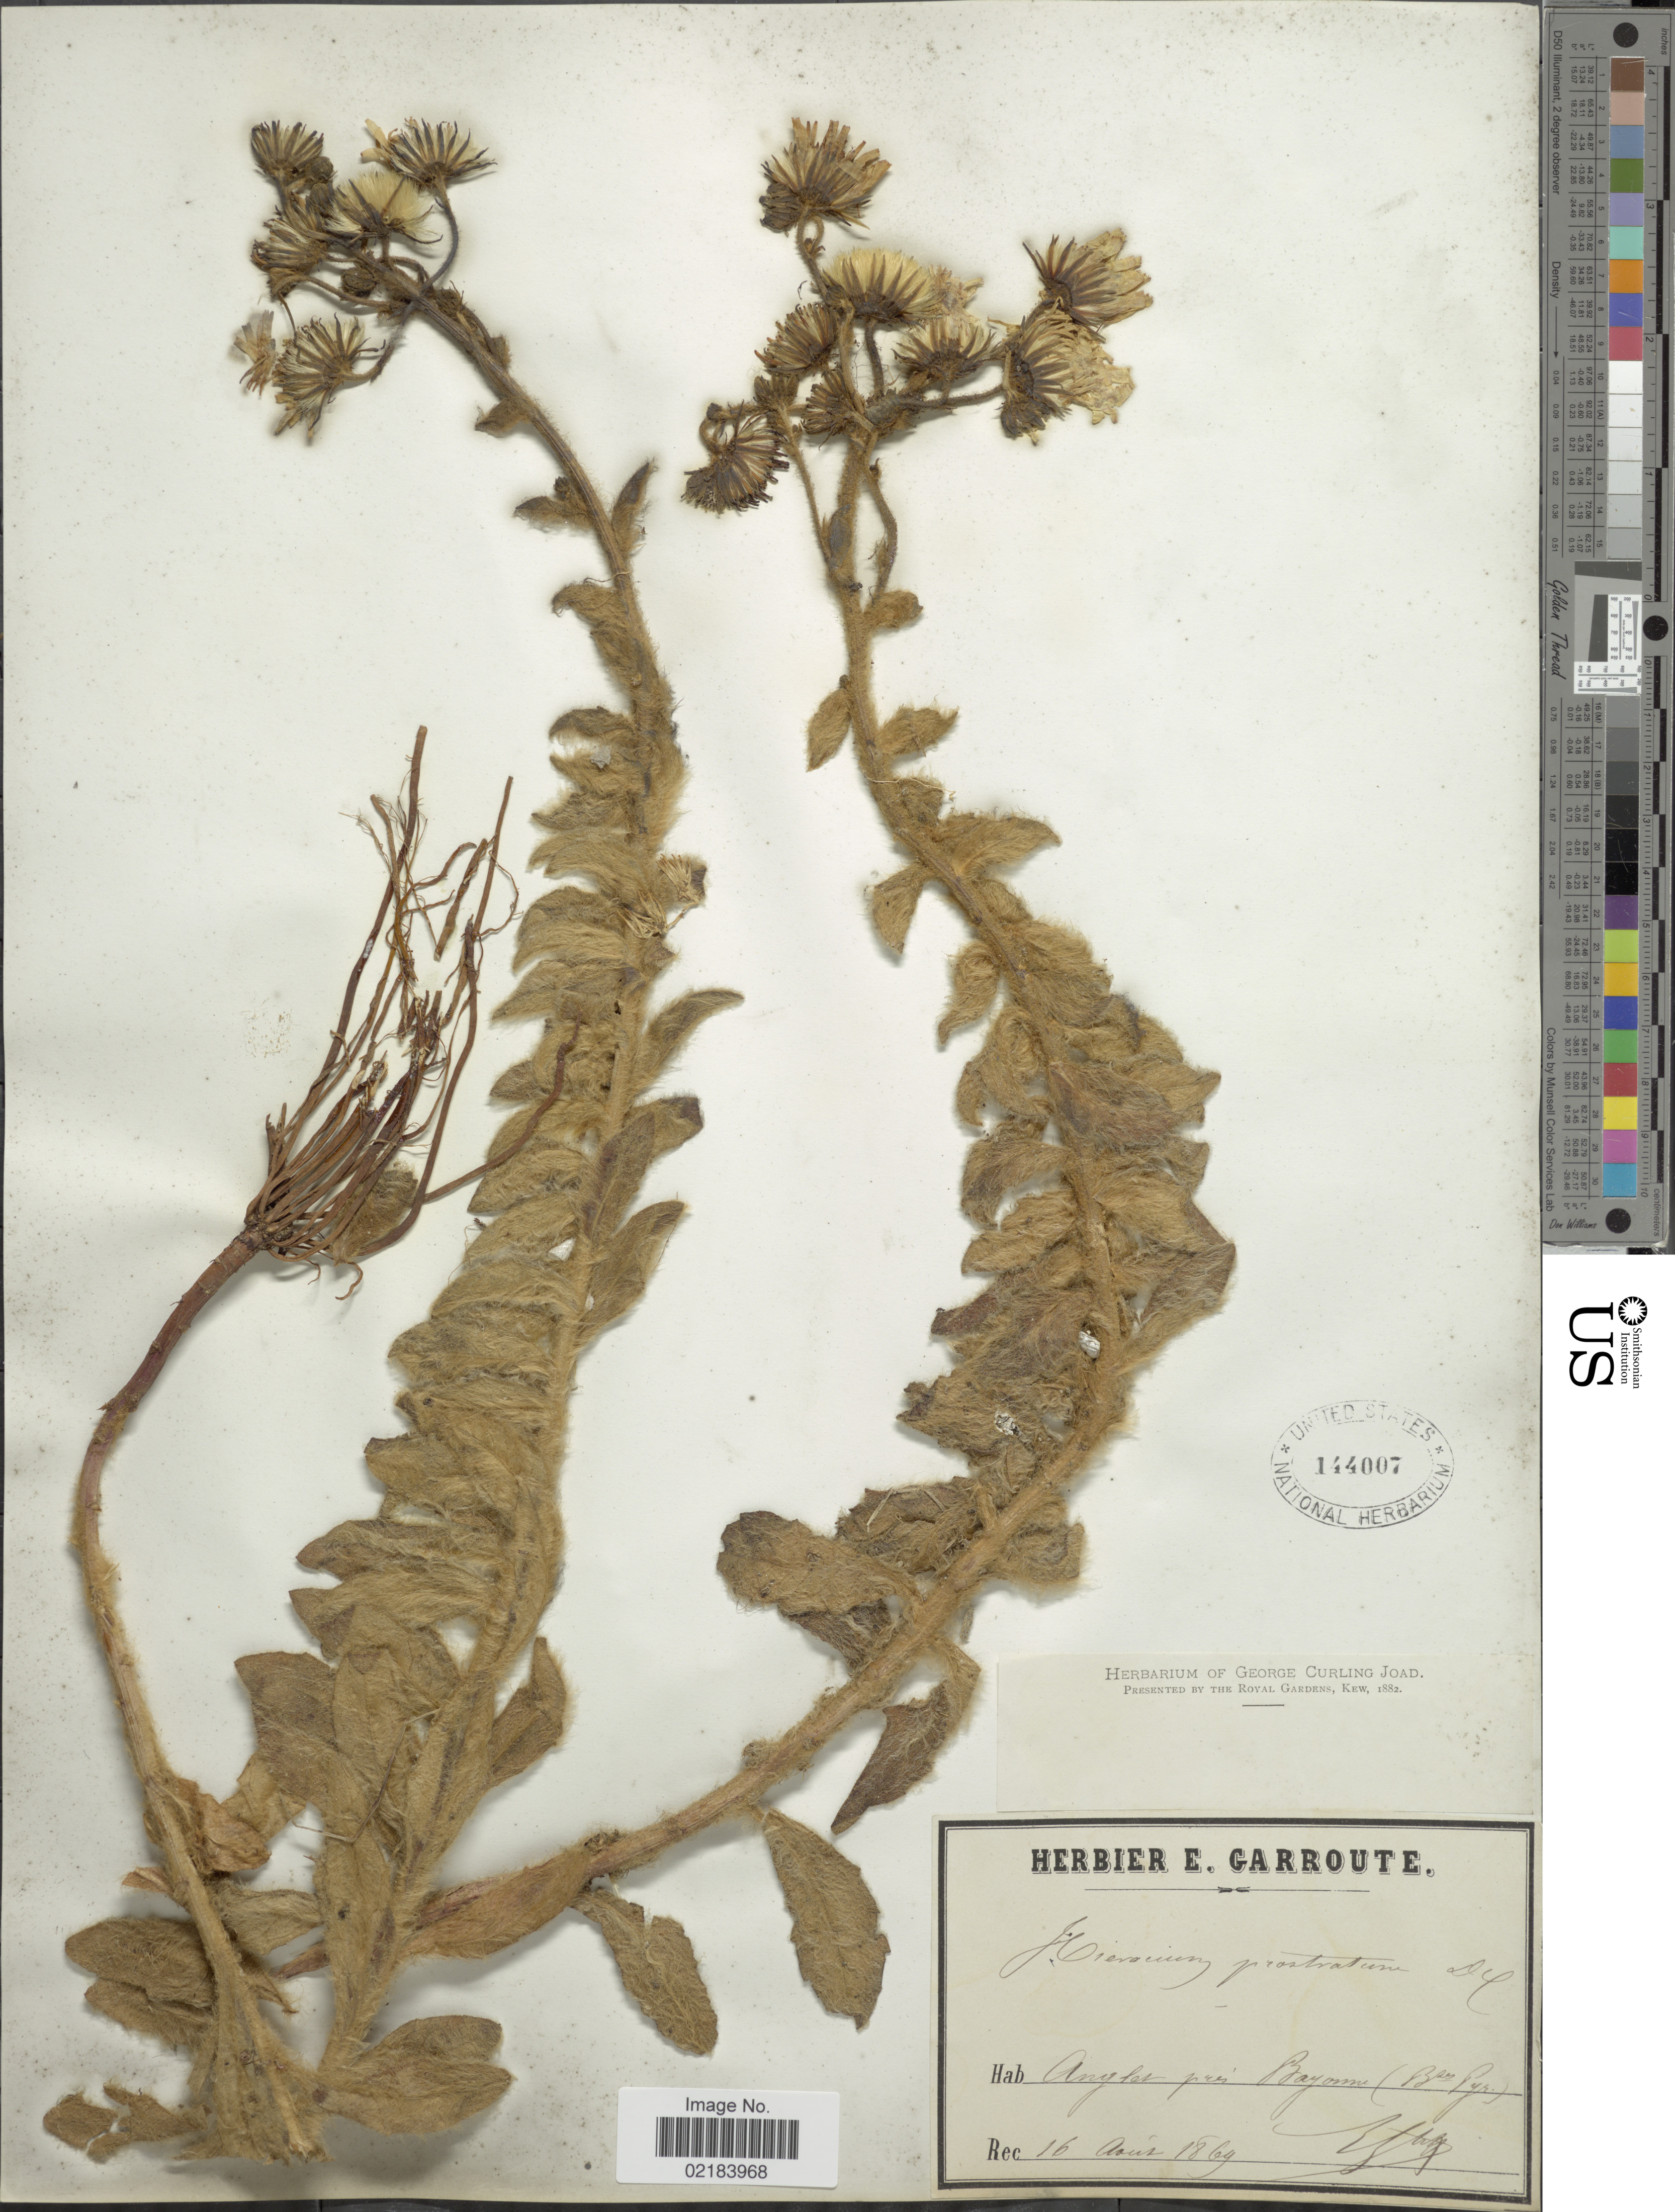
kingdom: Plantae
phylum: Tracheophyta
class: Magnoliopsida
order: Asterales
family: Asteraceae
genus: Hieracium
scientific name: Hieracium prostratum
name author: DC.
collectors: E. Garroute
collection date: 1869-08-16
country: France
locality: Angles pres Bayonne (B. Pyr.) [interpreted]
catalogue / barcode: US 144007